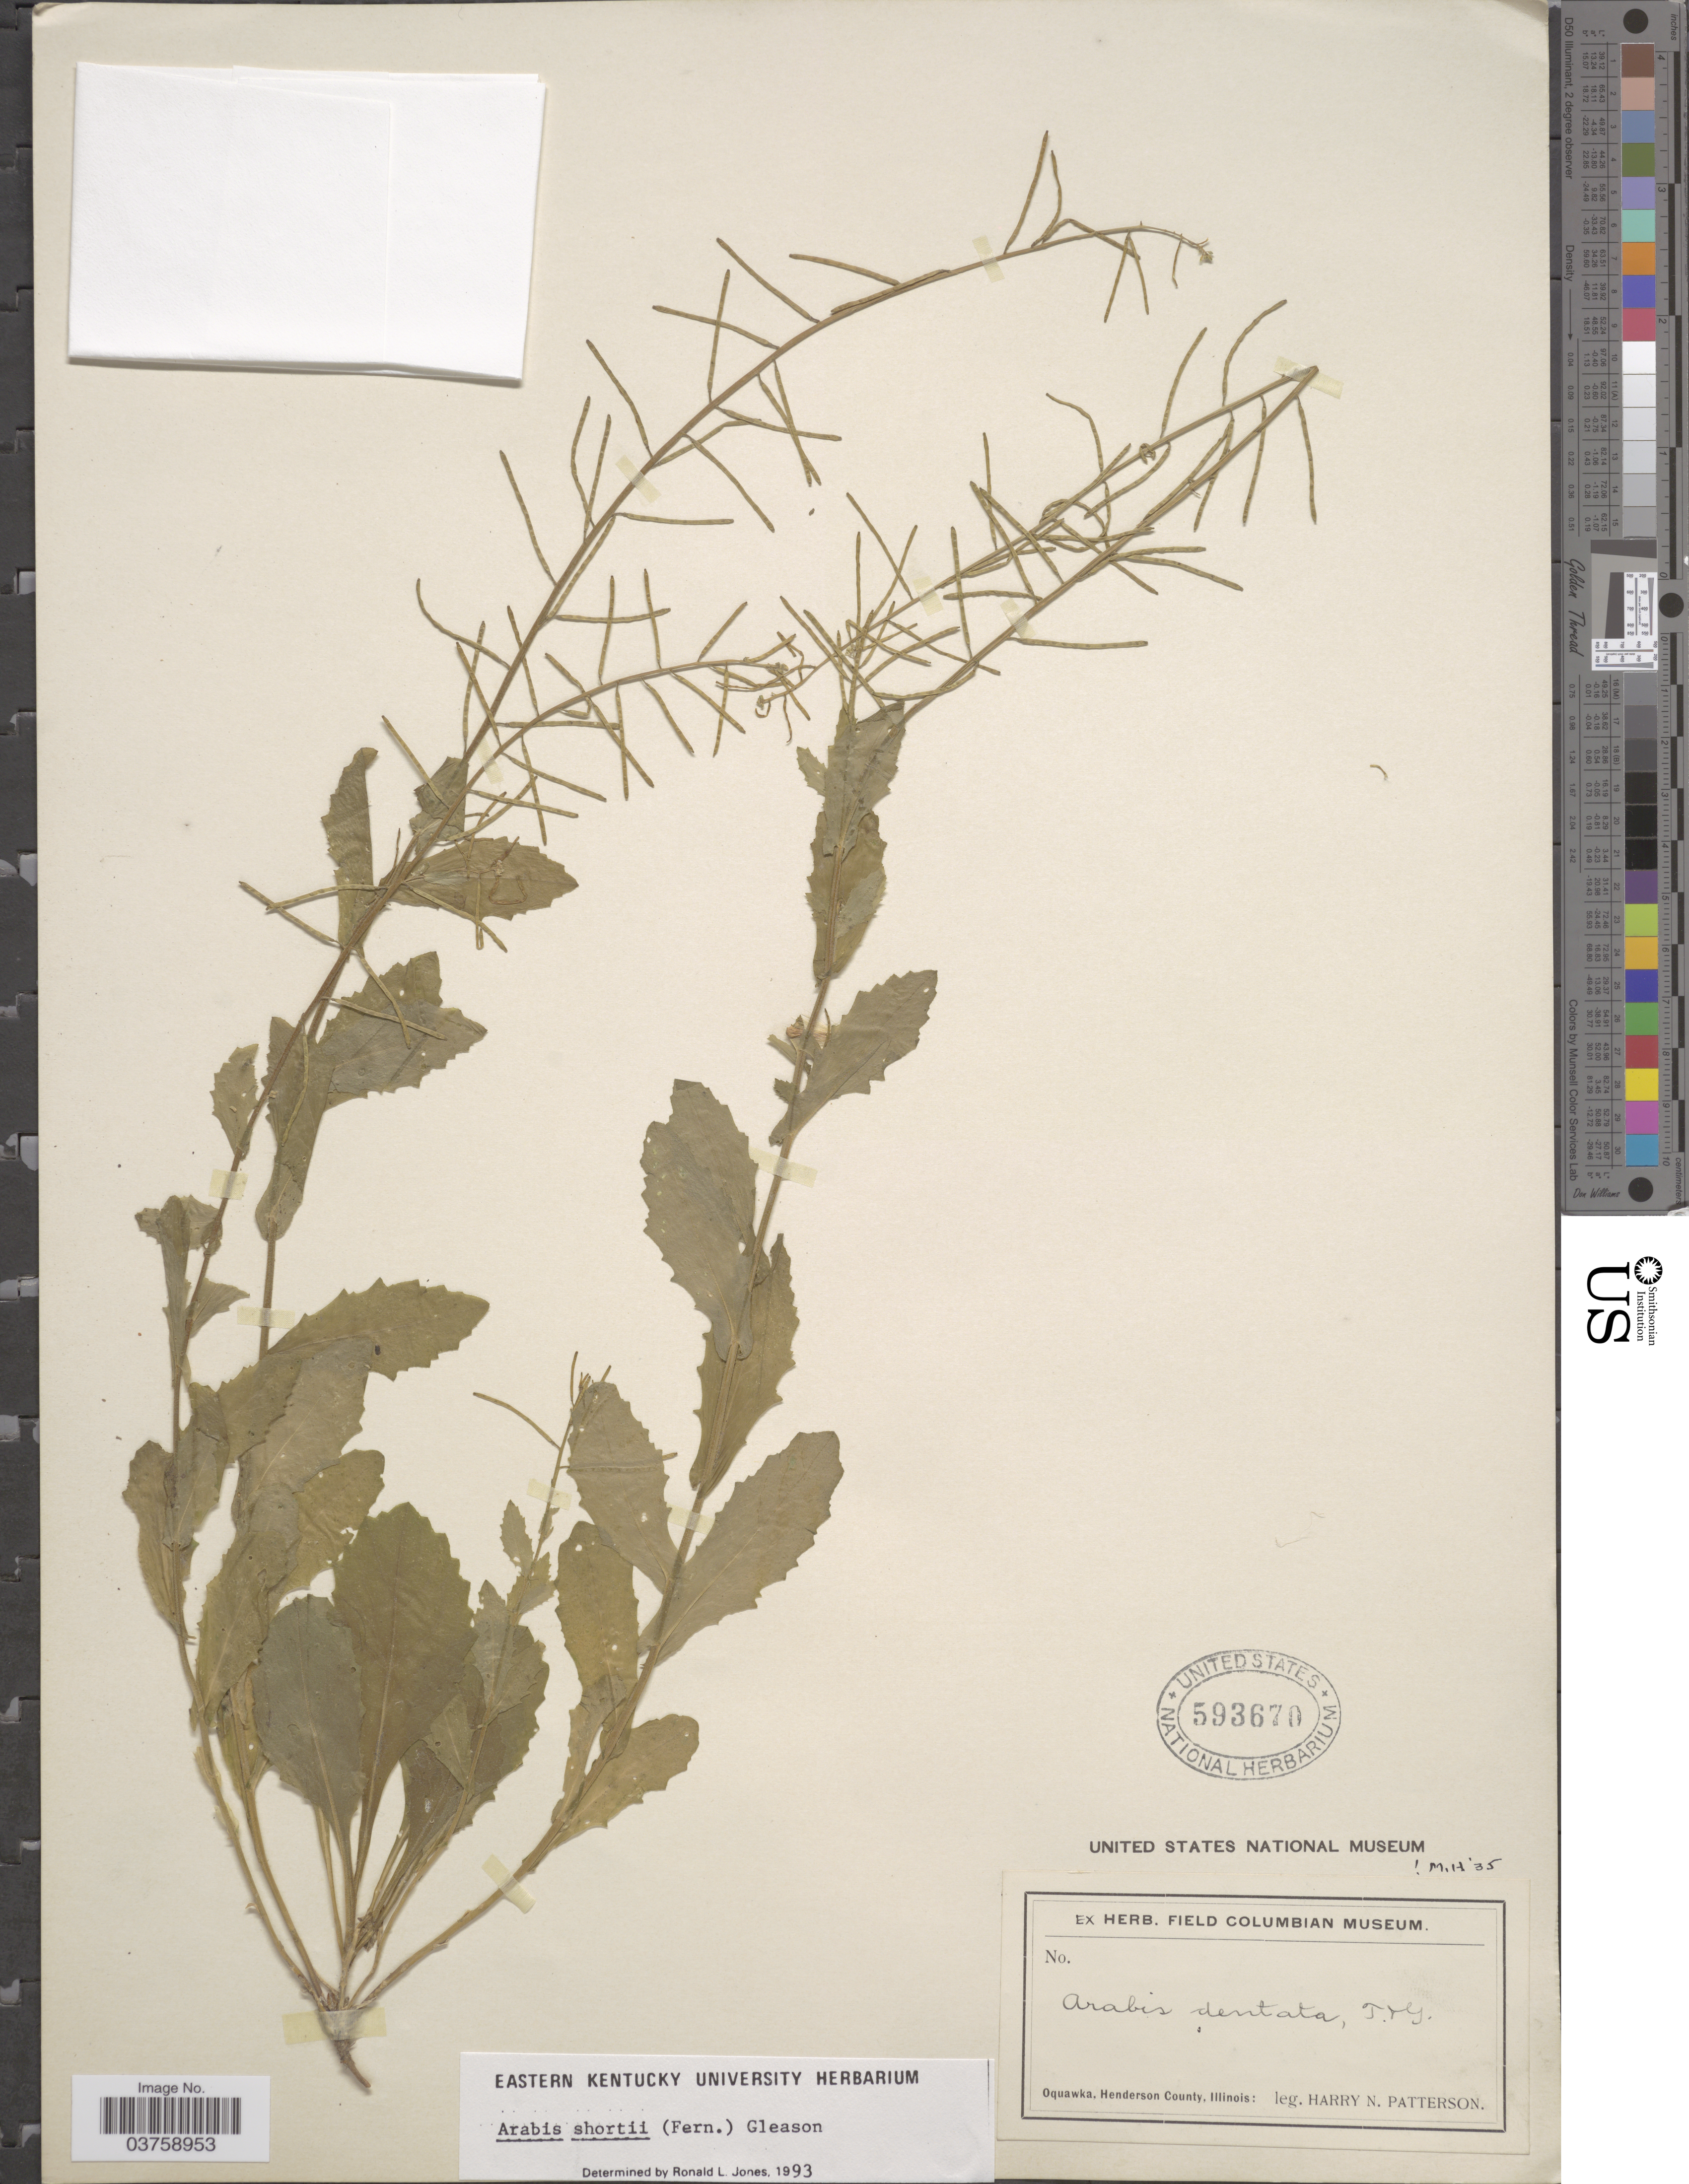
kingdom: Plantae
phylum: Tracheophyta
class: Magnoliopsida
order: Brassicales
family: Brassicaceae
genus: Arabis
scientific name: Arabis shortii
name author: (Fernald) Gleason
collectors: H. N. Patterson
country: United States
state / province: Illinois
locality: Oquawka, Henderson County.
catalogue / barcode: US 593670